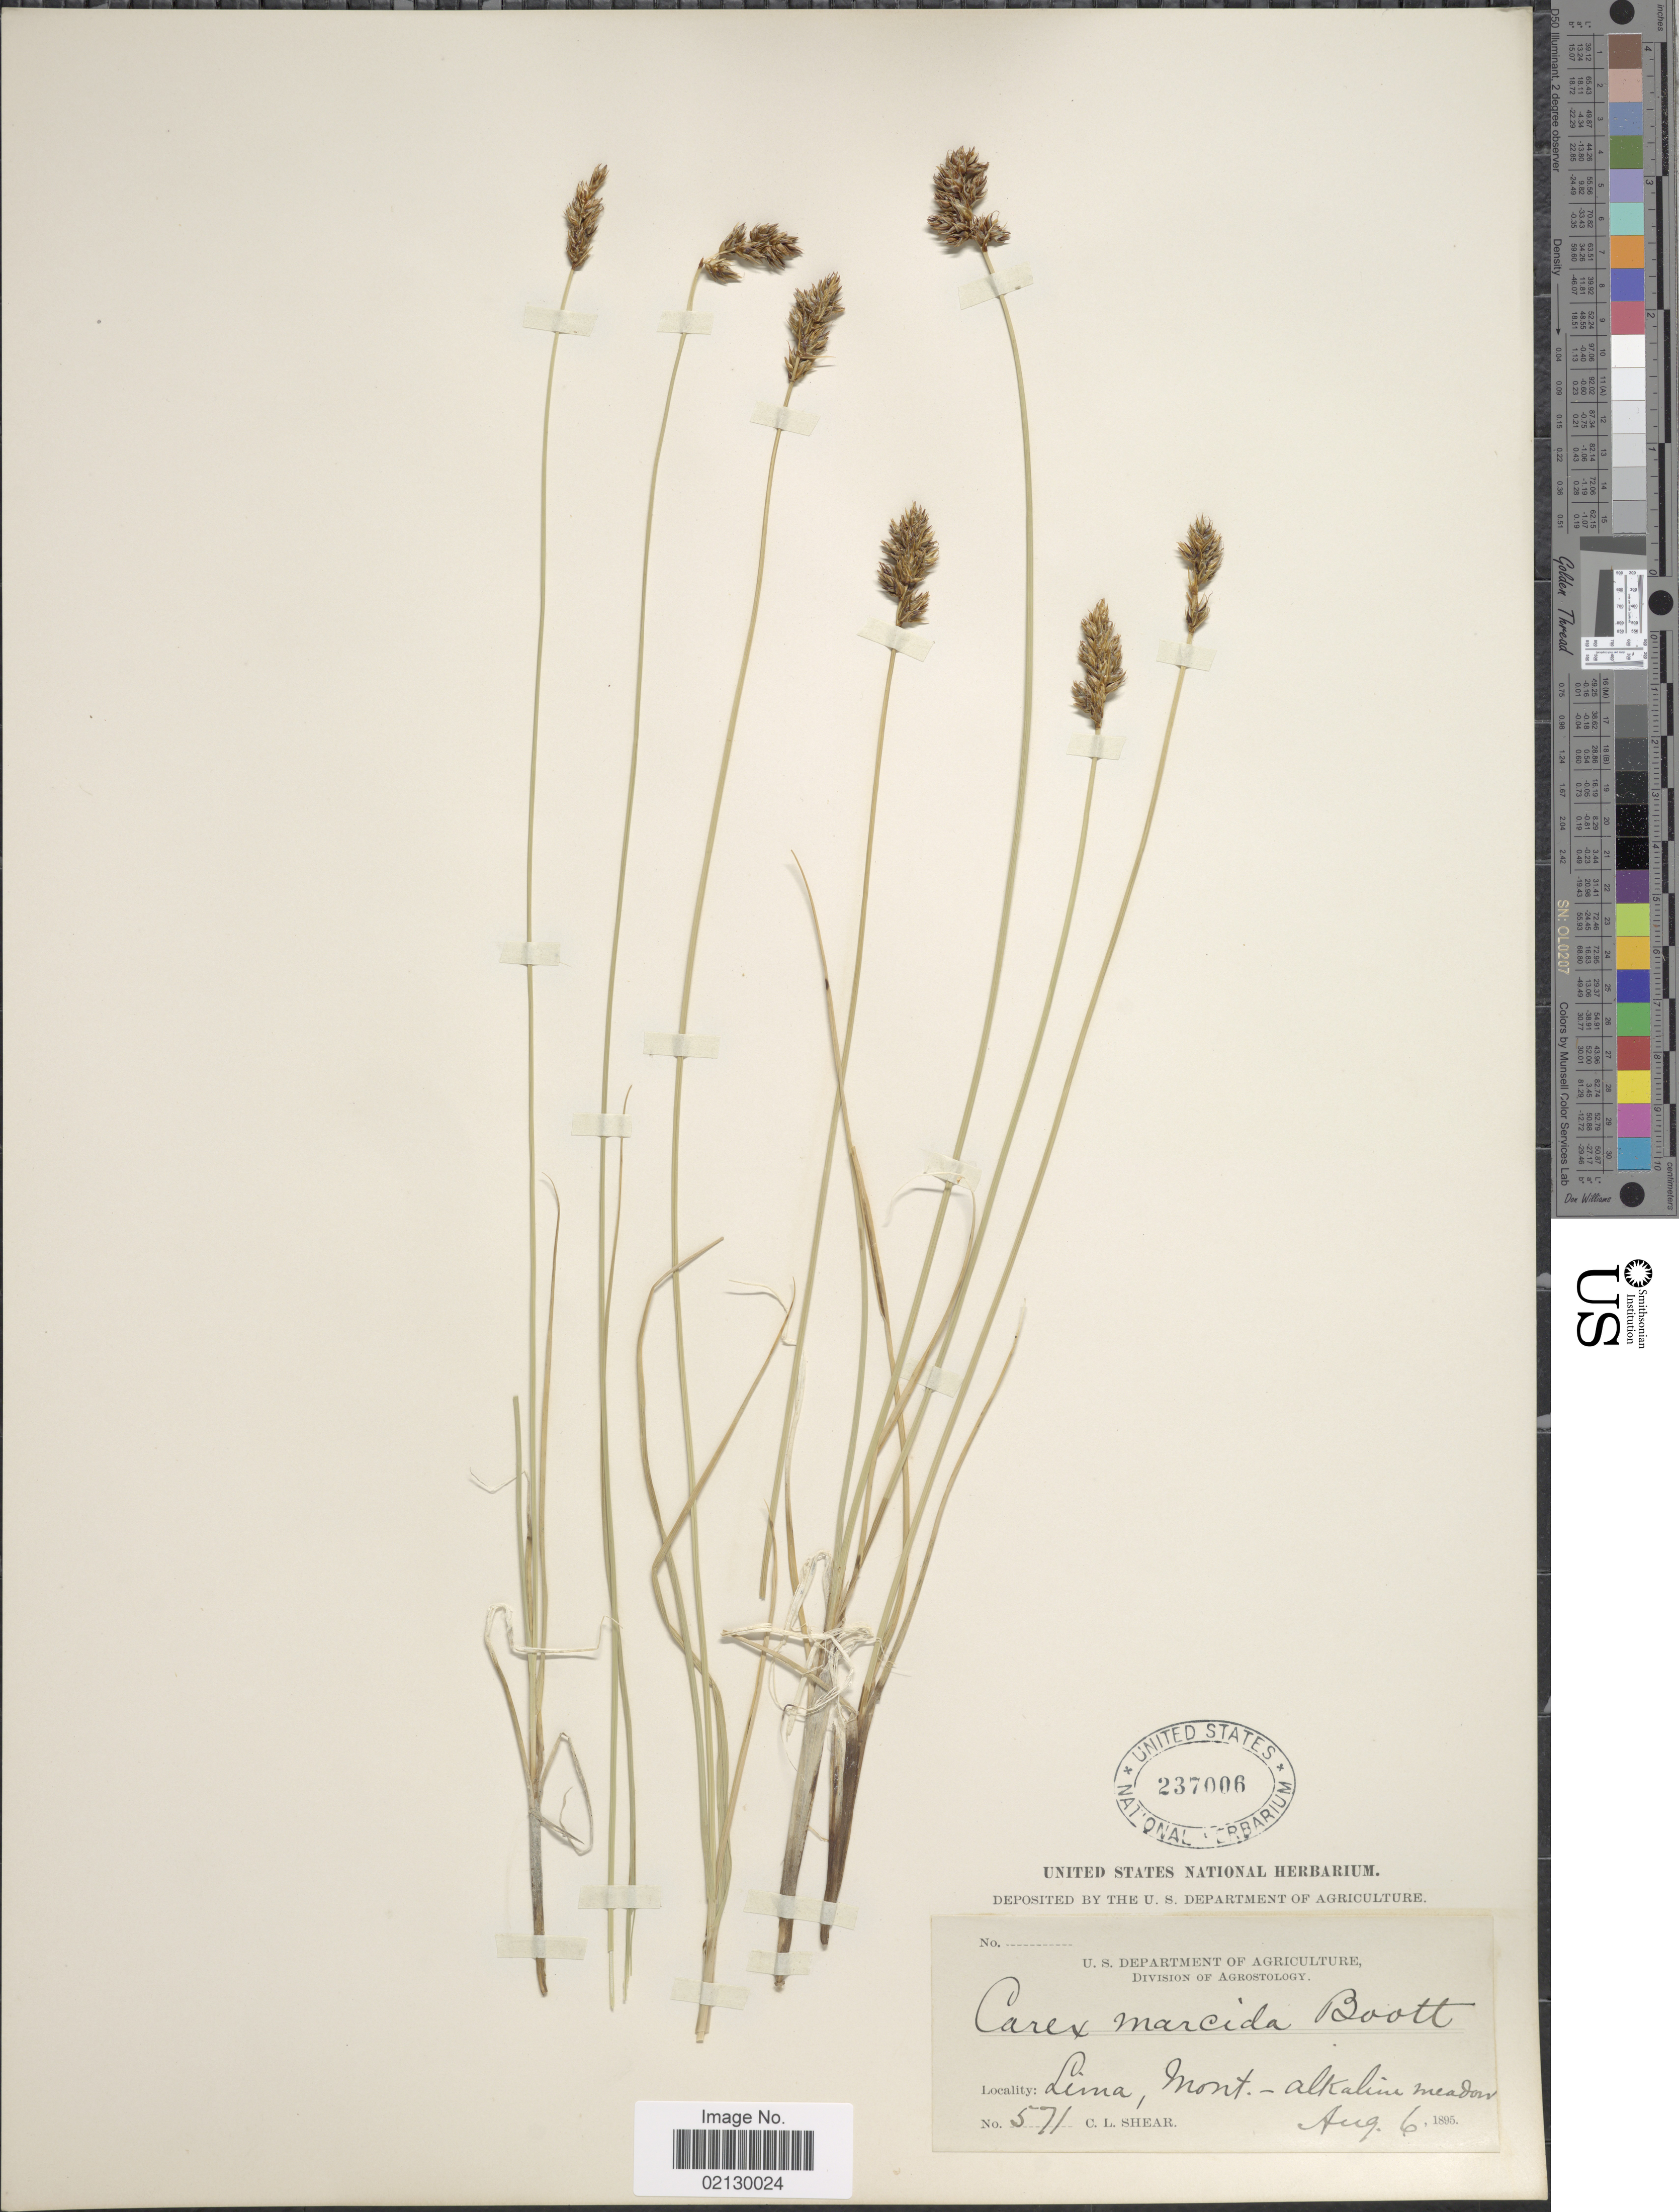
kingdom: Plantae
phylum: Tracheophyta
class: Liliopsida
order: Poales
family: Cyperaceae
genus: Carex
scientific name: Carex praegracilis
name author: W. Boott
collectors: C. L. Shear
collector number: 571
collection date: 1895-08-06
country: United States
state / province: Montana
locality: Lima, Alkaline meadow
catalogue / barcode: US 237006